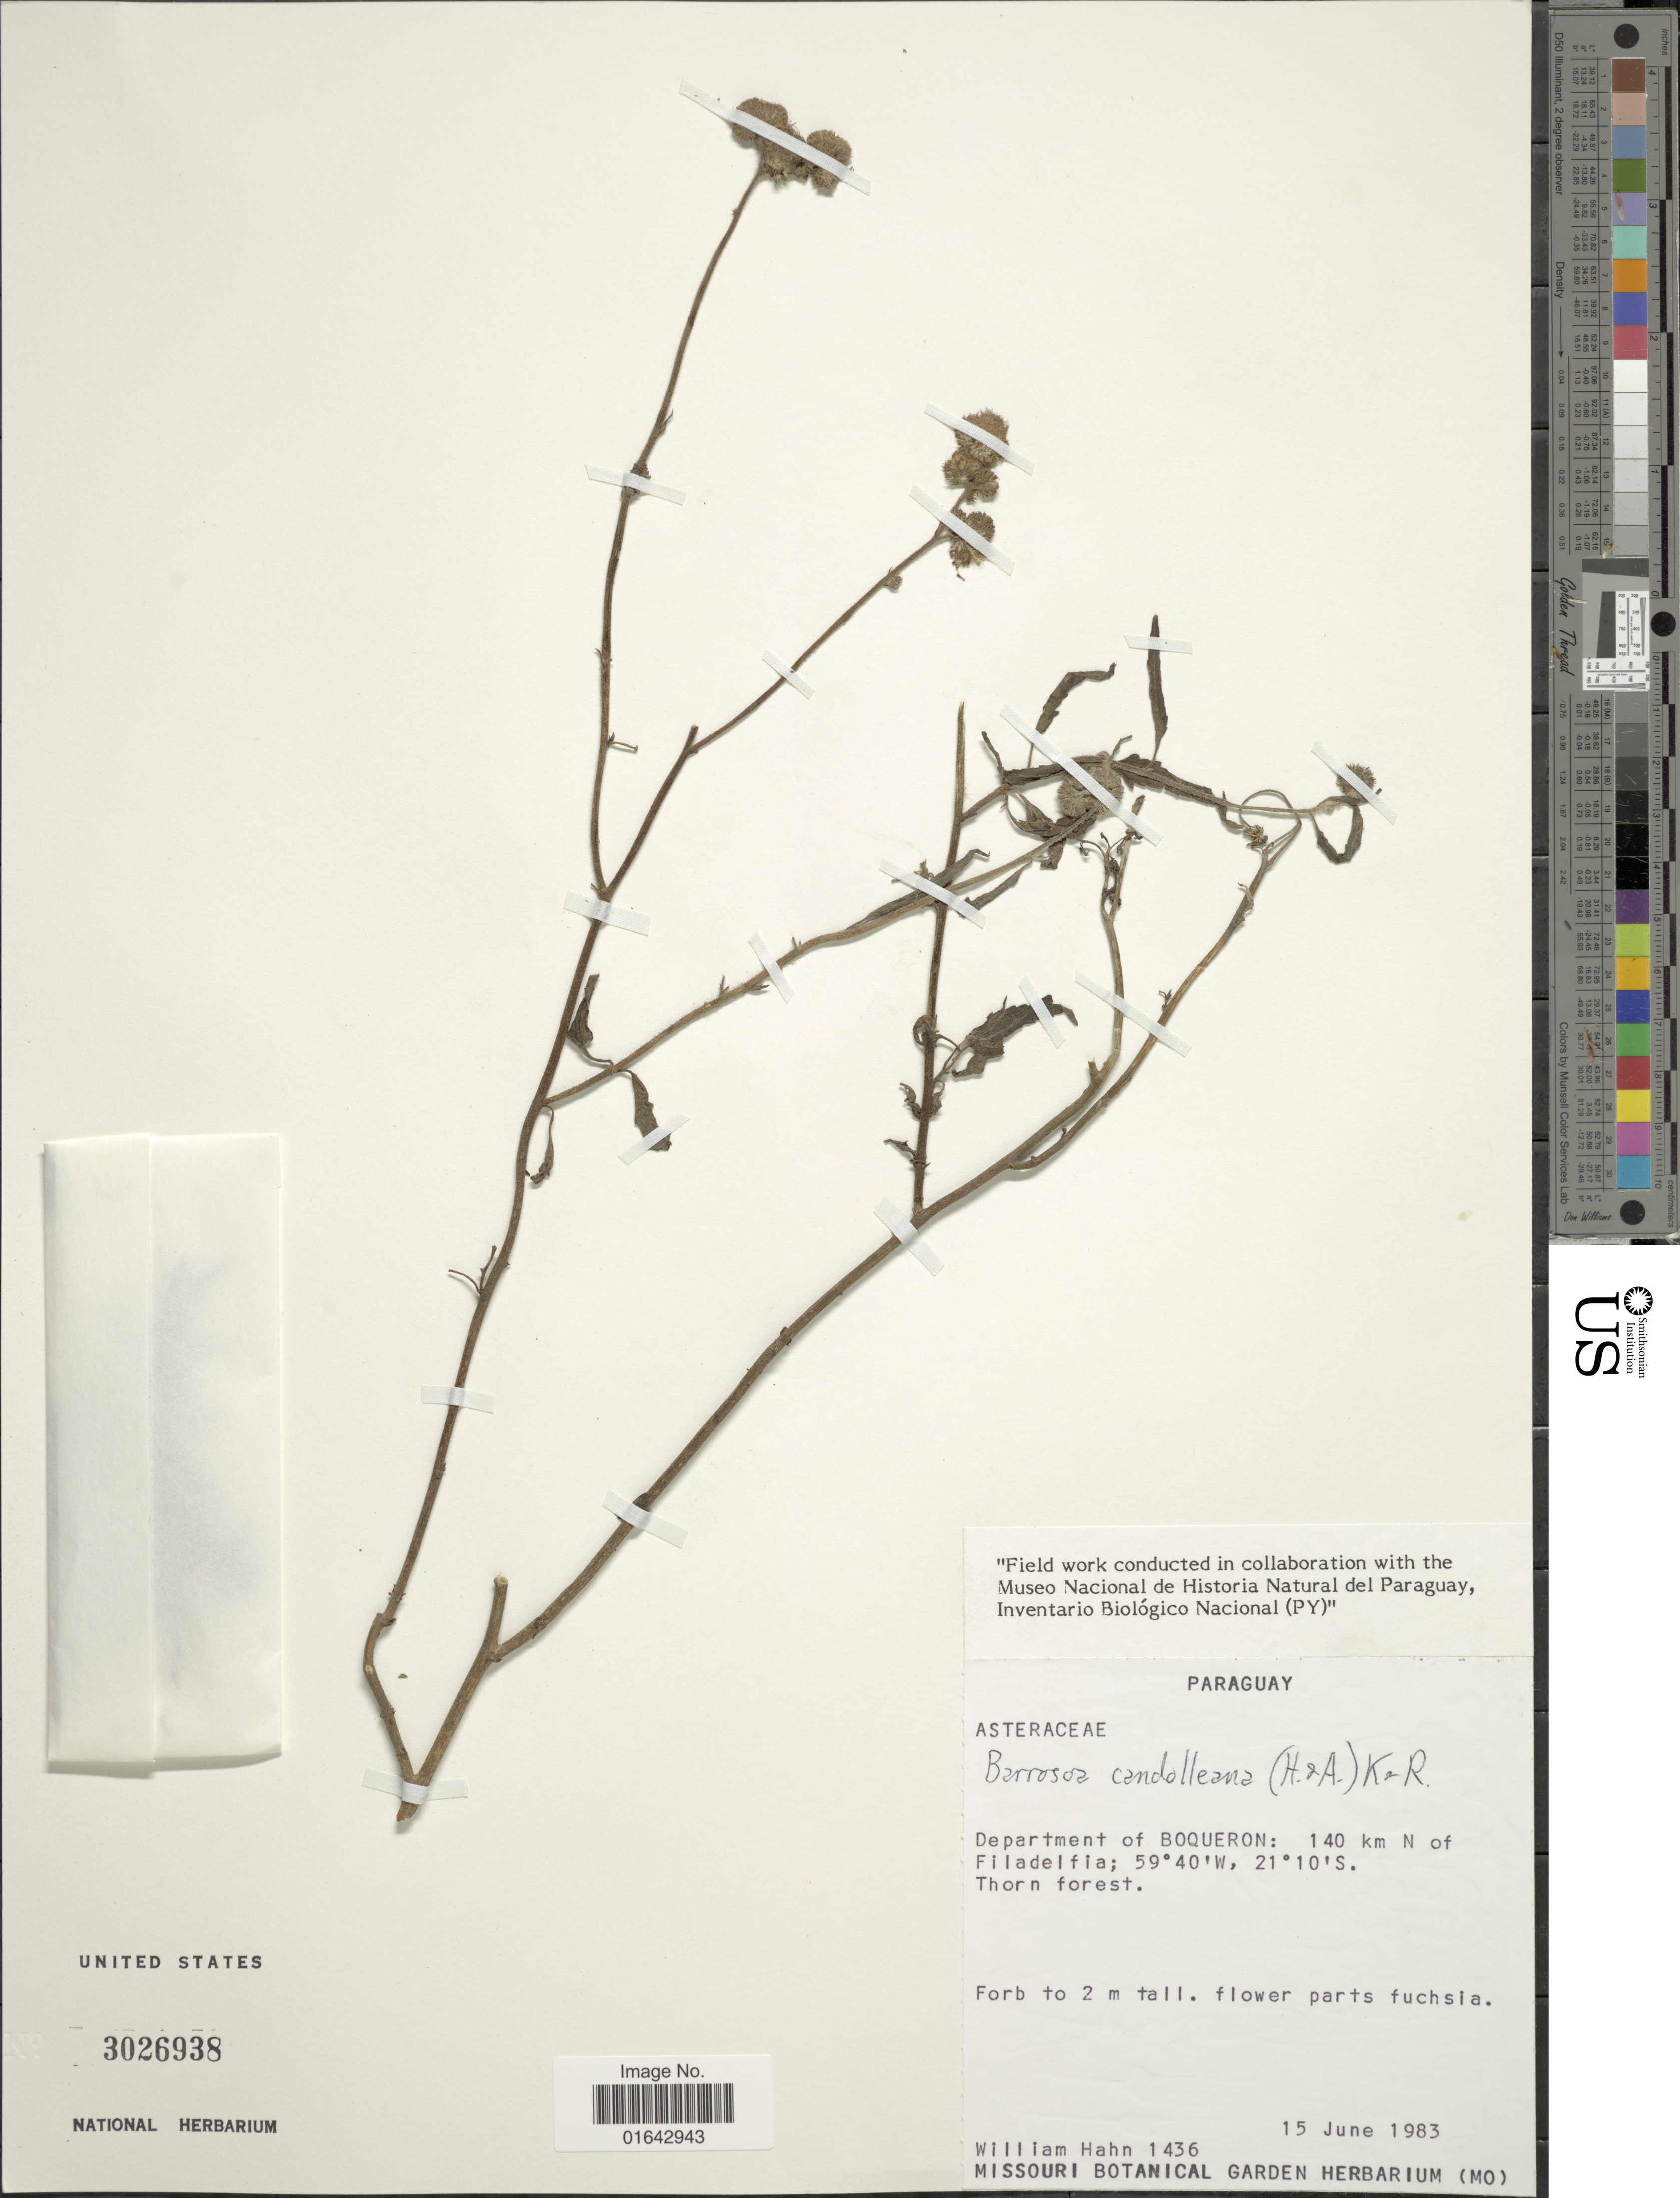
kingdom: Plantae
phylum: Tracheophyta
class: Magnoliopsida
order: Asterales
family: Asteraceae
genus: Barrosoa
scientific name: Barrosoa candolleana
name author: (Hook. & Arn.) R.M. King & H. Rob.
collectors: W. J. Hahn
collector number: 1436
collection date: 1983-06-15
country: Paraguay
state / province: Boqueron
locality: Department of Boqueron: 140 km N of Filadelfia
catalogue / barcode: US 3026938